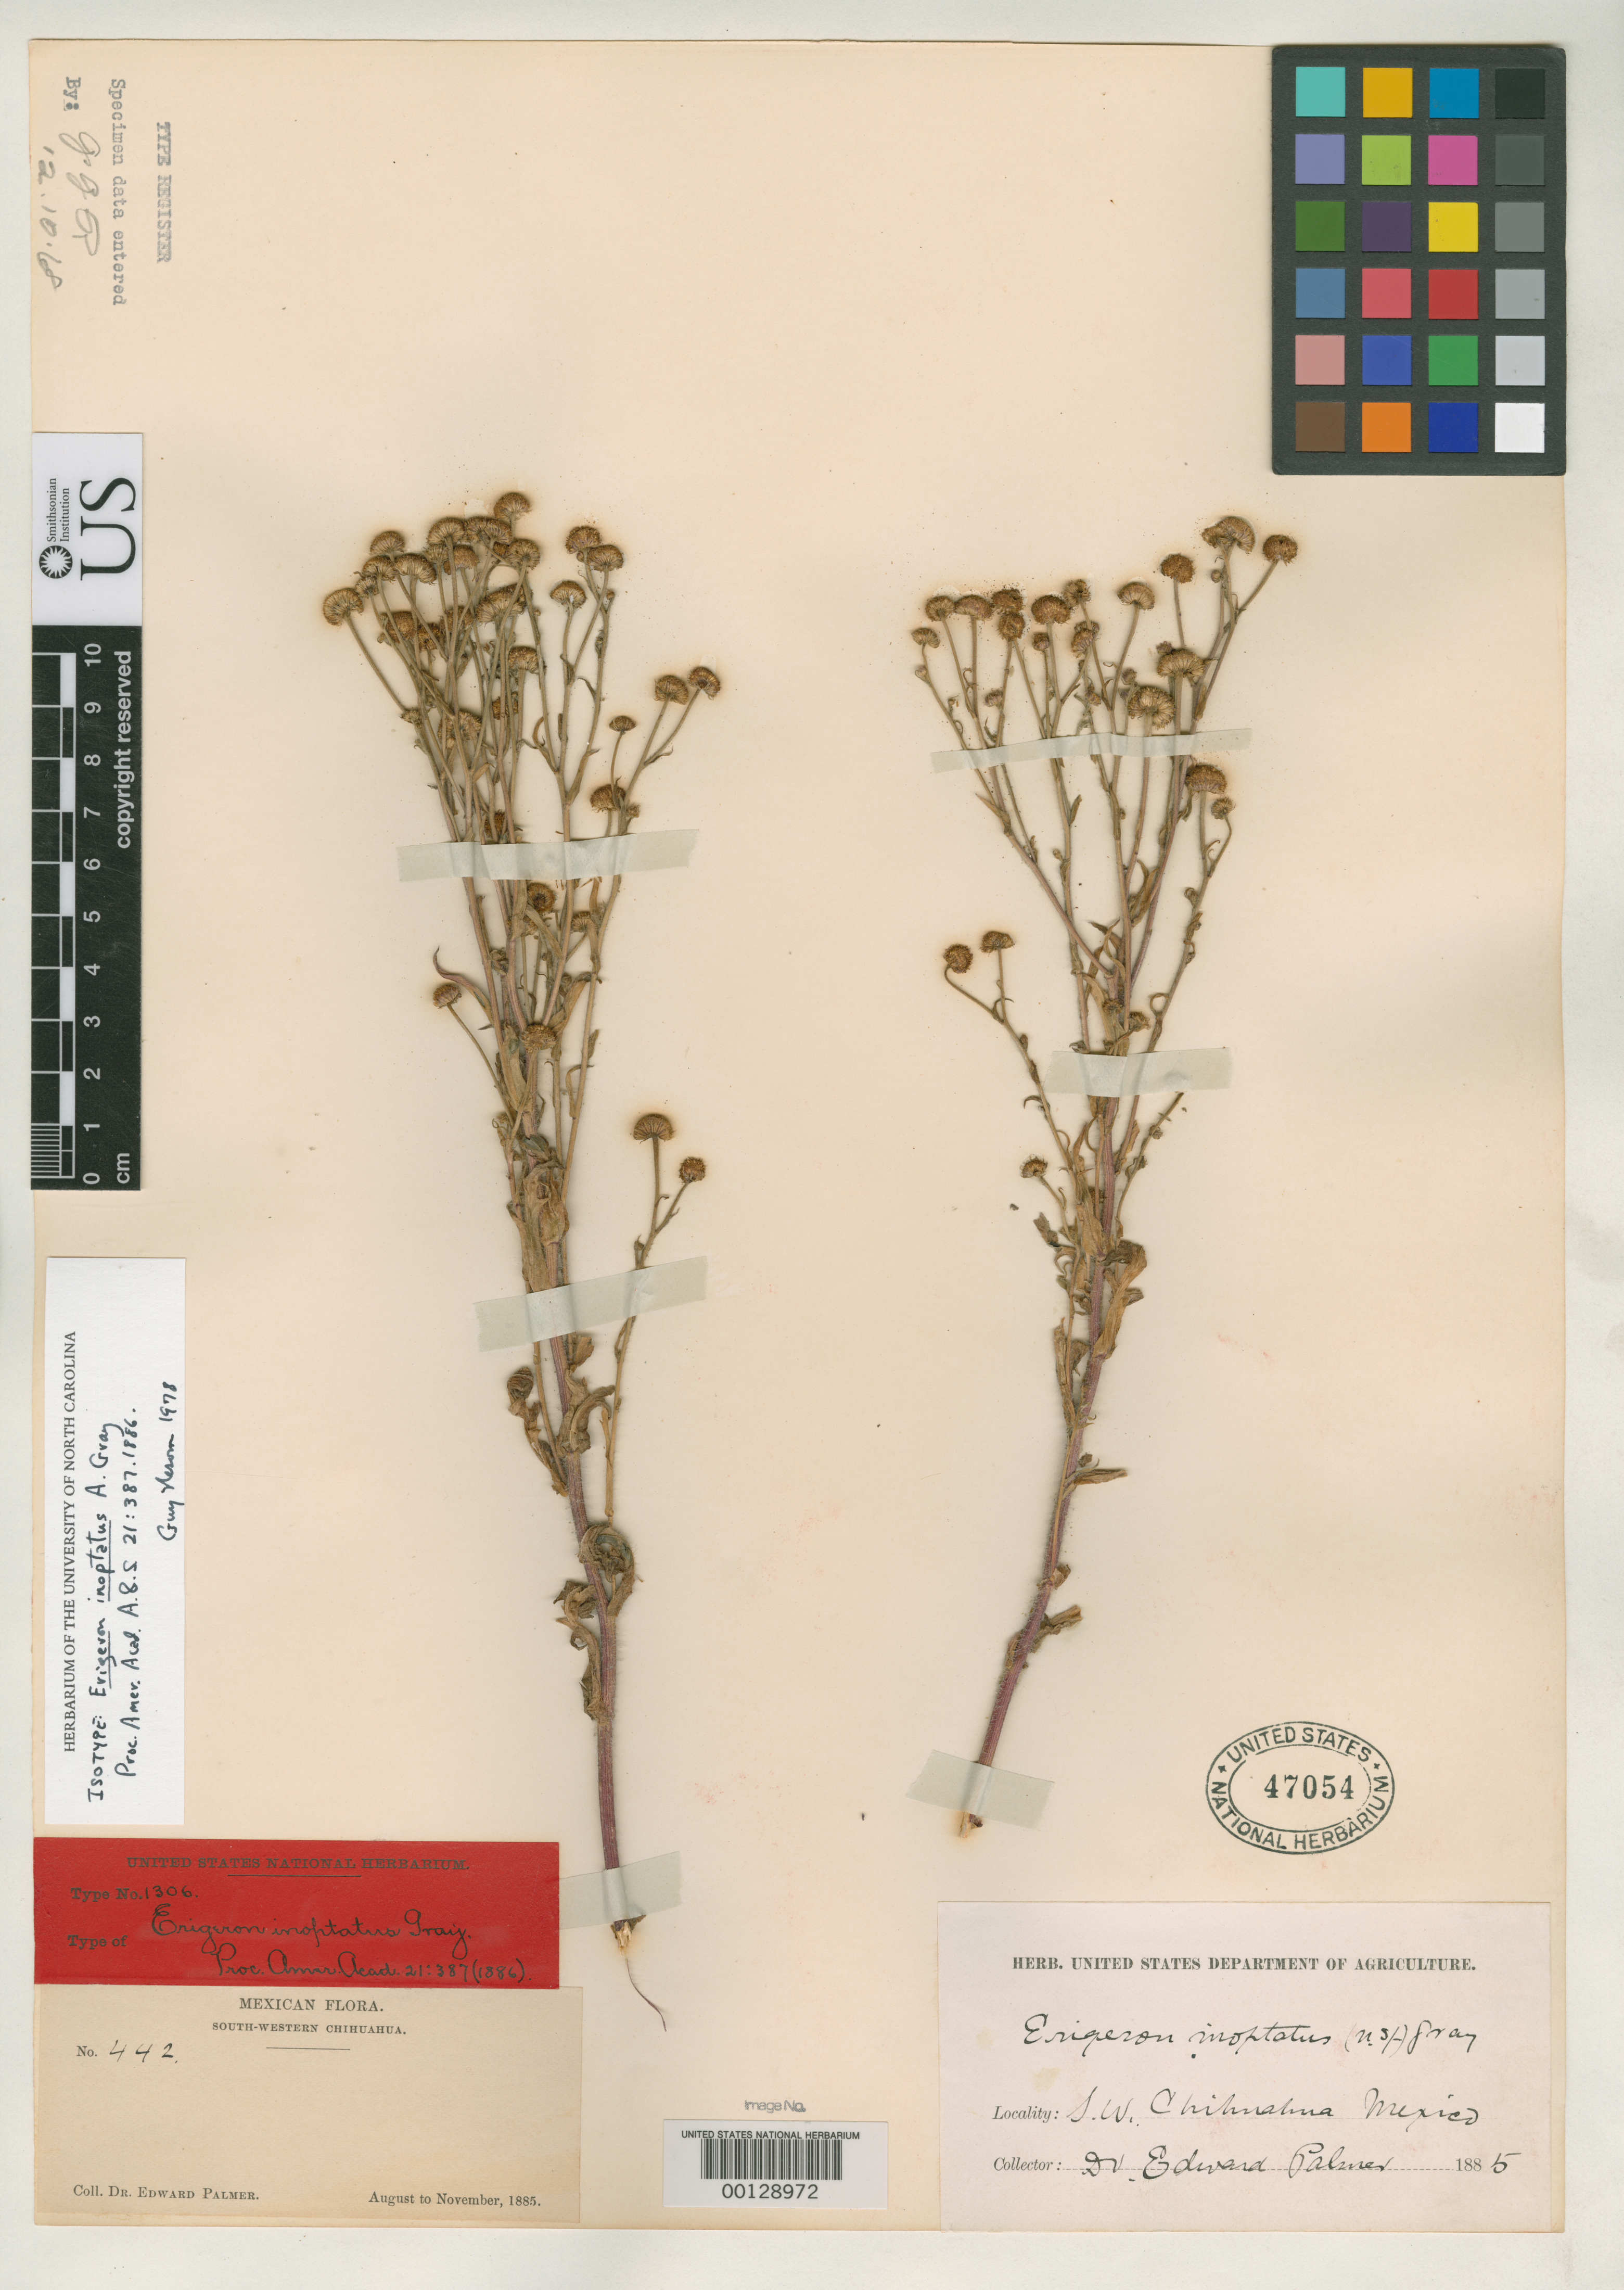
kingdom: Plantae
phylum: Tracheophyta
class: Magnoliopsida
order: Asterales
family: Asteraceae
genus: Erigeron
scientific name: Erigeron inoptatus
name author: A. Gray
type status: Isotype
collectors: E. Palmer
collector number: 442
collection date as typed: Aug 1885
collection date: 1885-08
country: Mexico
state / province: Chihuahua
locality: Batopilas.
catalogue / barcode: US 47054